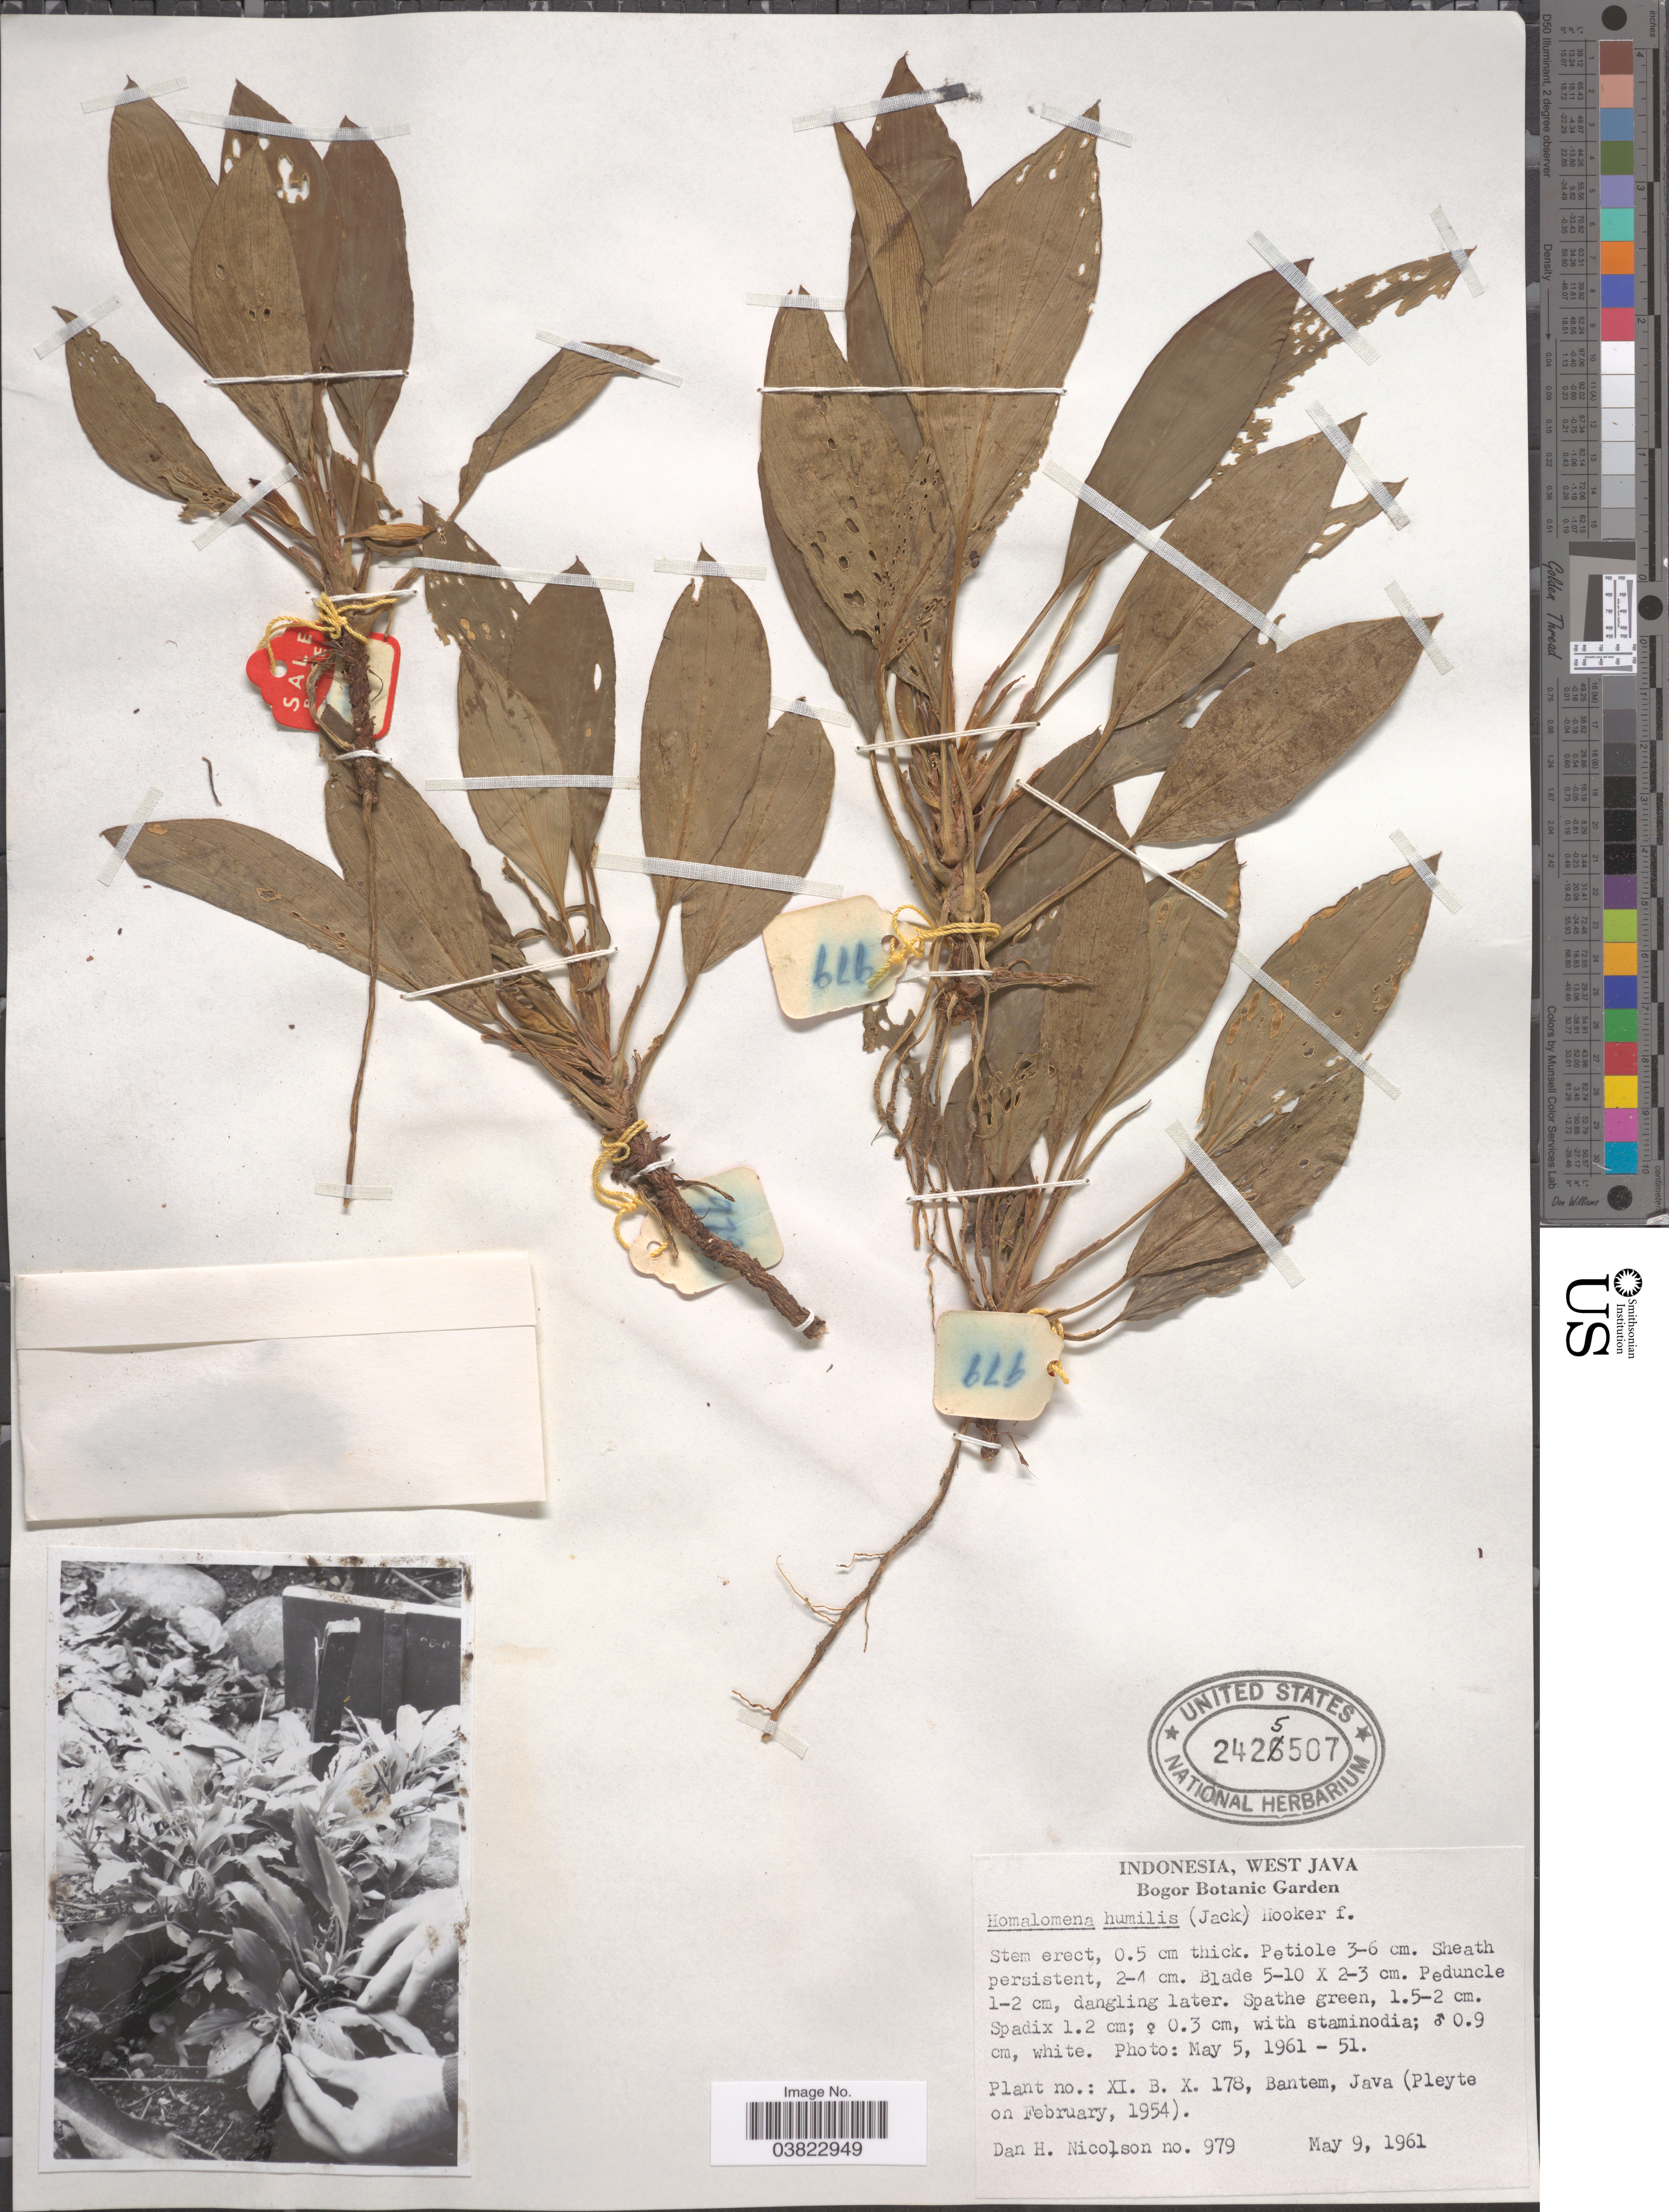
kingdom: Plantae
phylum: Tracheophyta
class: Liliopsida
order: Alismatales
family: Araceae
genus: Homalomena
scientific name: Homalomena humilis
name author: (Jack) Hook. f.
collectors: D. H. Nicolson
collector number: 979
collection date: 1961-05-09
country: Indonesia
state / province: Java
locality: West Java. Bogor Botanic Gardens.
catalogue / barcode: US 2425507